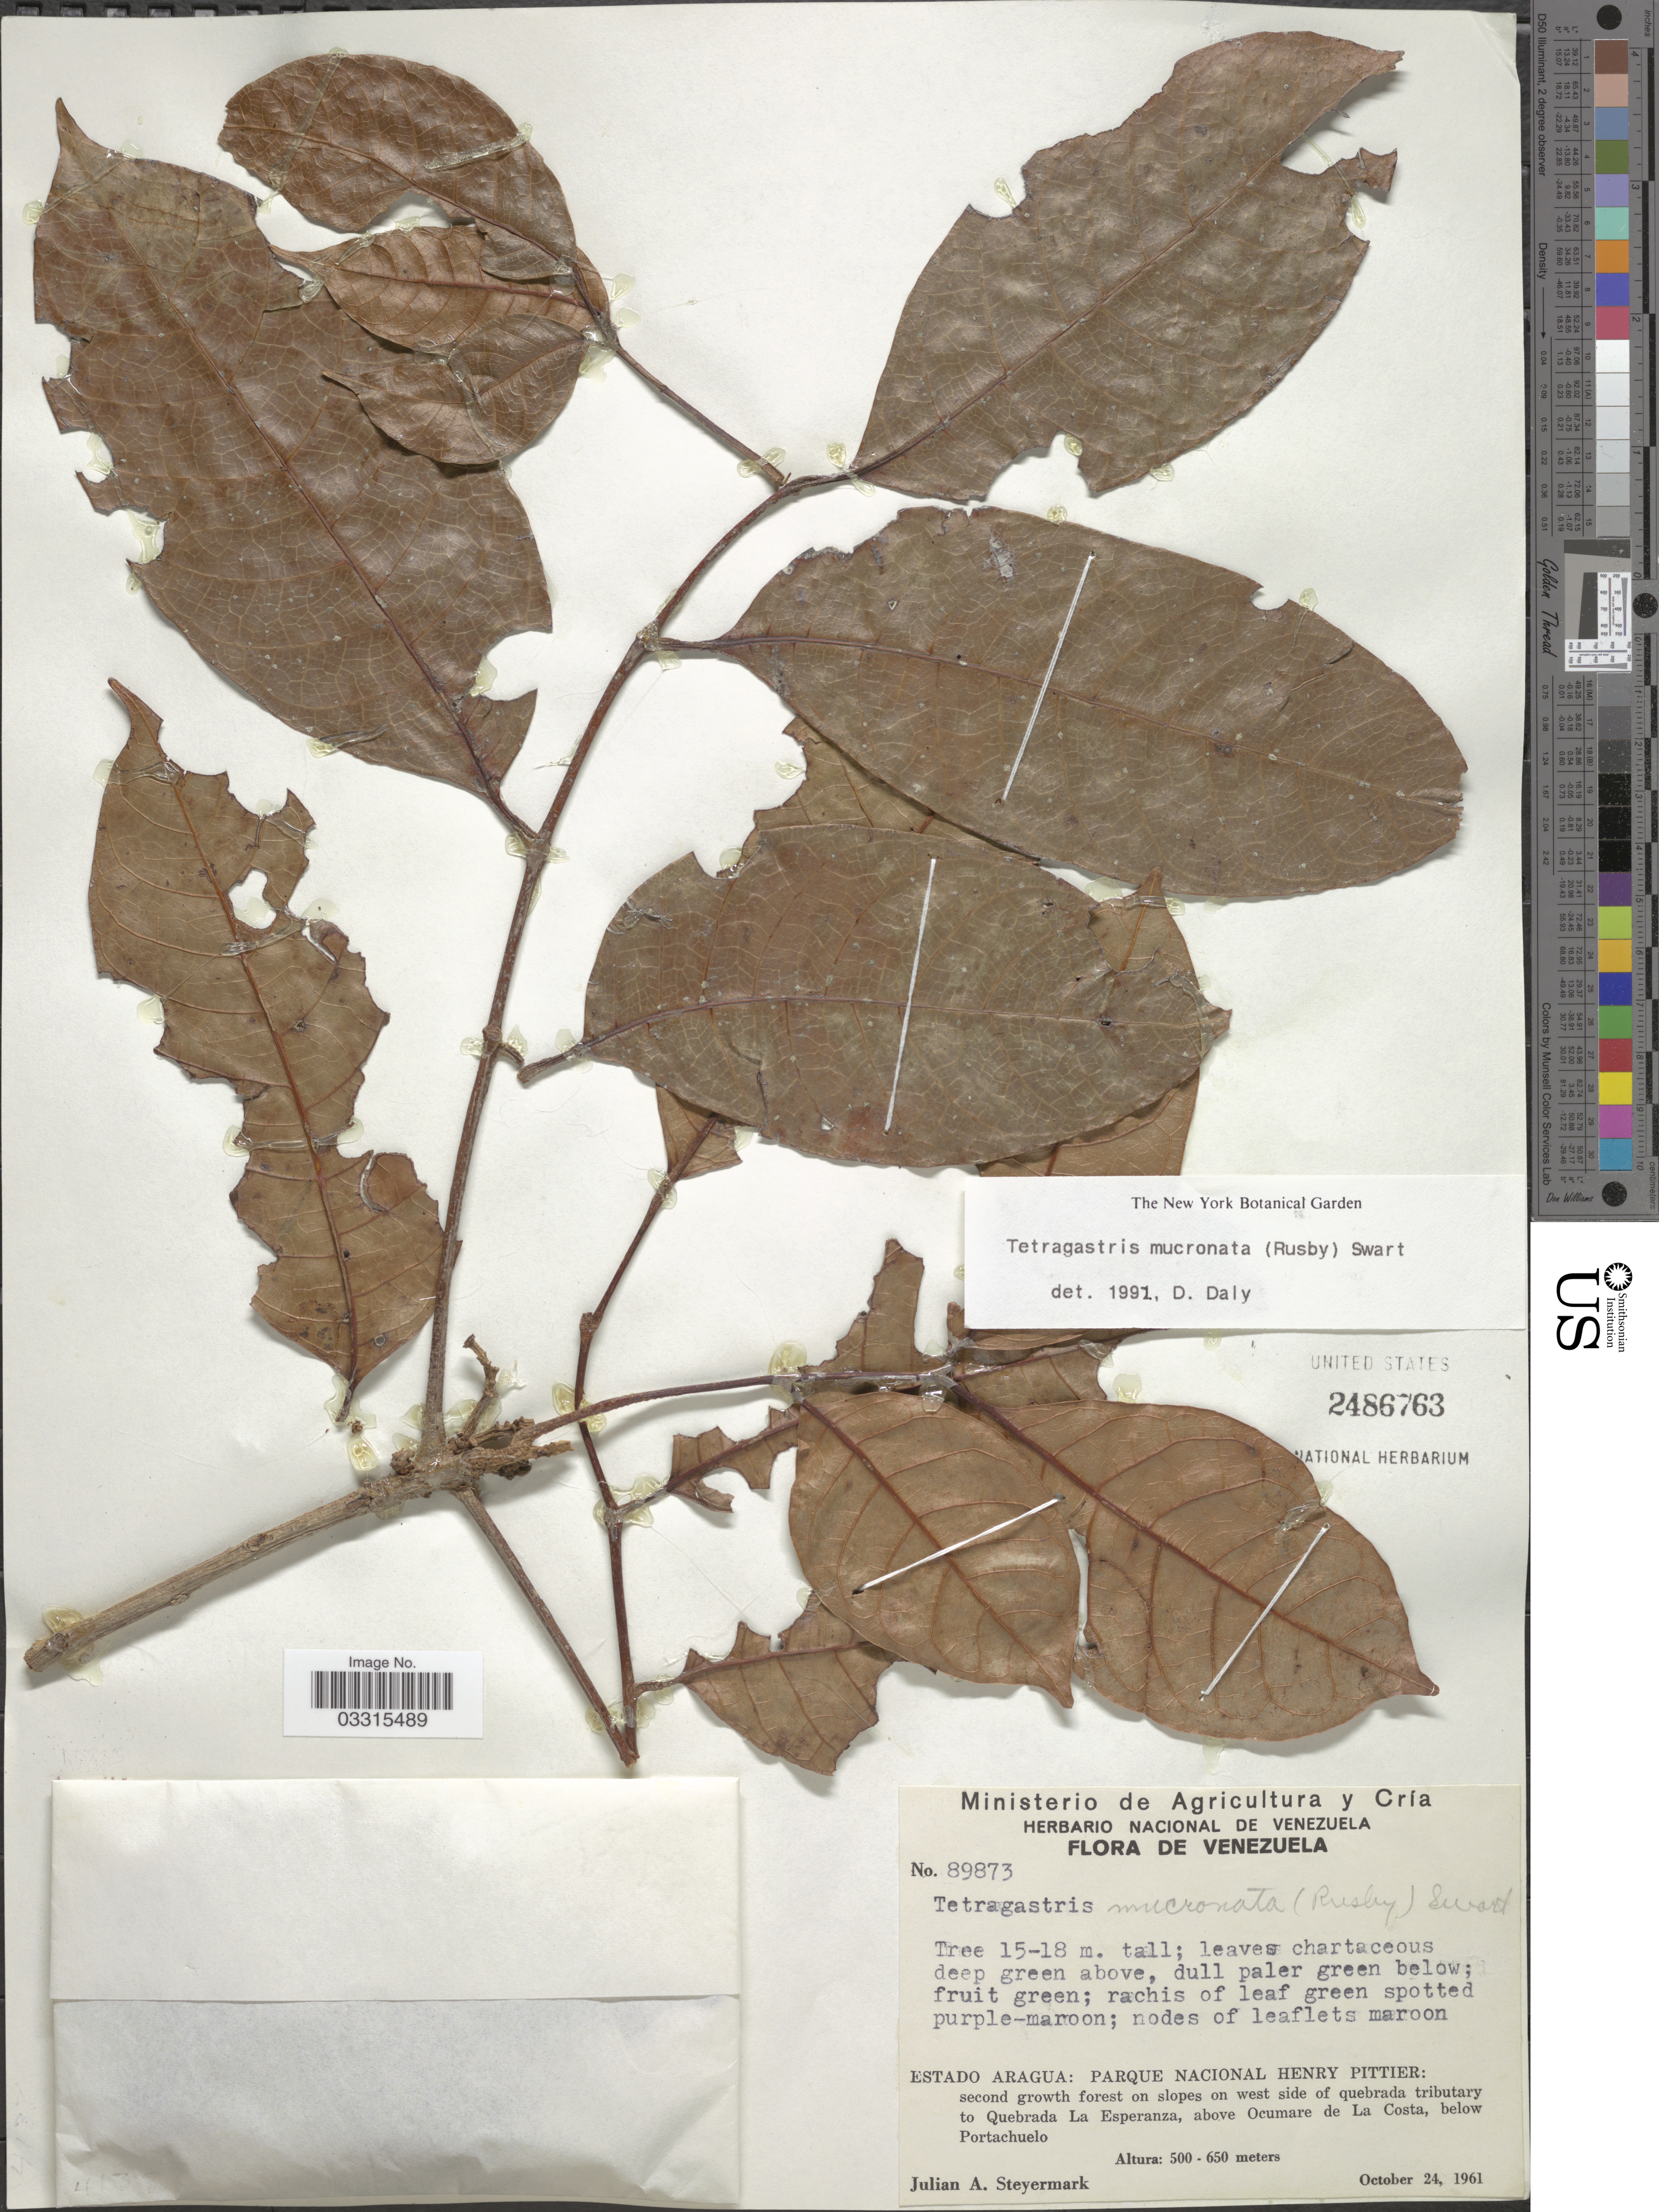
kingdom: Plantae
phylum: Tracheophyta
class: Magnoliopsida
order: Sapindales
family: Burseraceae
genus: Protium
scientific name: Protium mucronatum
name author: Rusby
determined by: Daly, Douglas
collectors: J. Steyermark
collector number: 89873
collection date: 1961-10-24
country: Venezuela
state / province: Aragua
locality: Parque Nacional Henry Pittier: second growth forest slopes on west side of quebrada tributary to Quebrada La Esperanza, above Ocumare de La Costa, below Portachuelo.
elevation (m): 500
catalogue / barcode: US 2486763